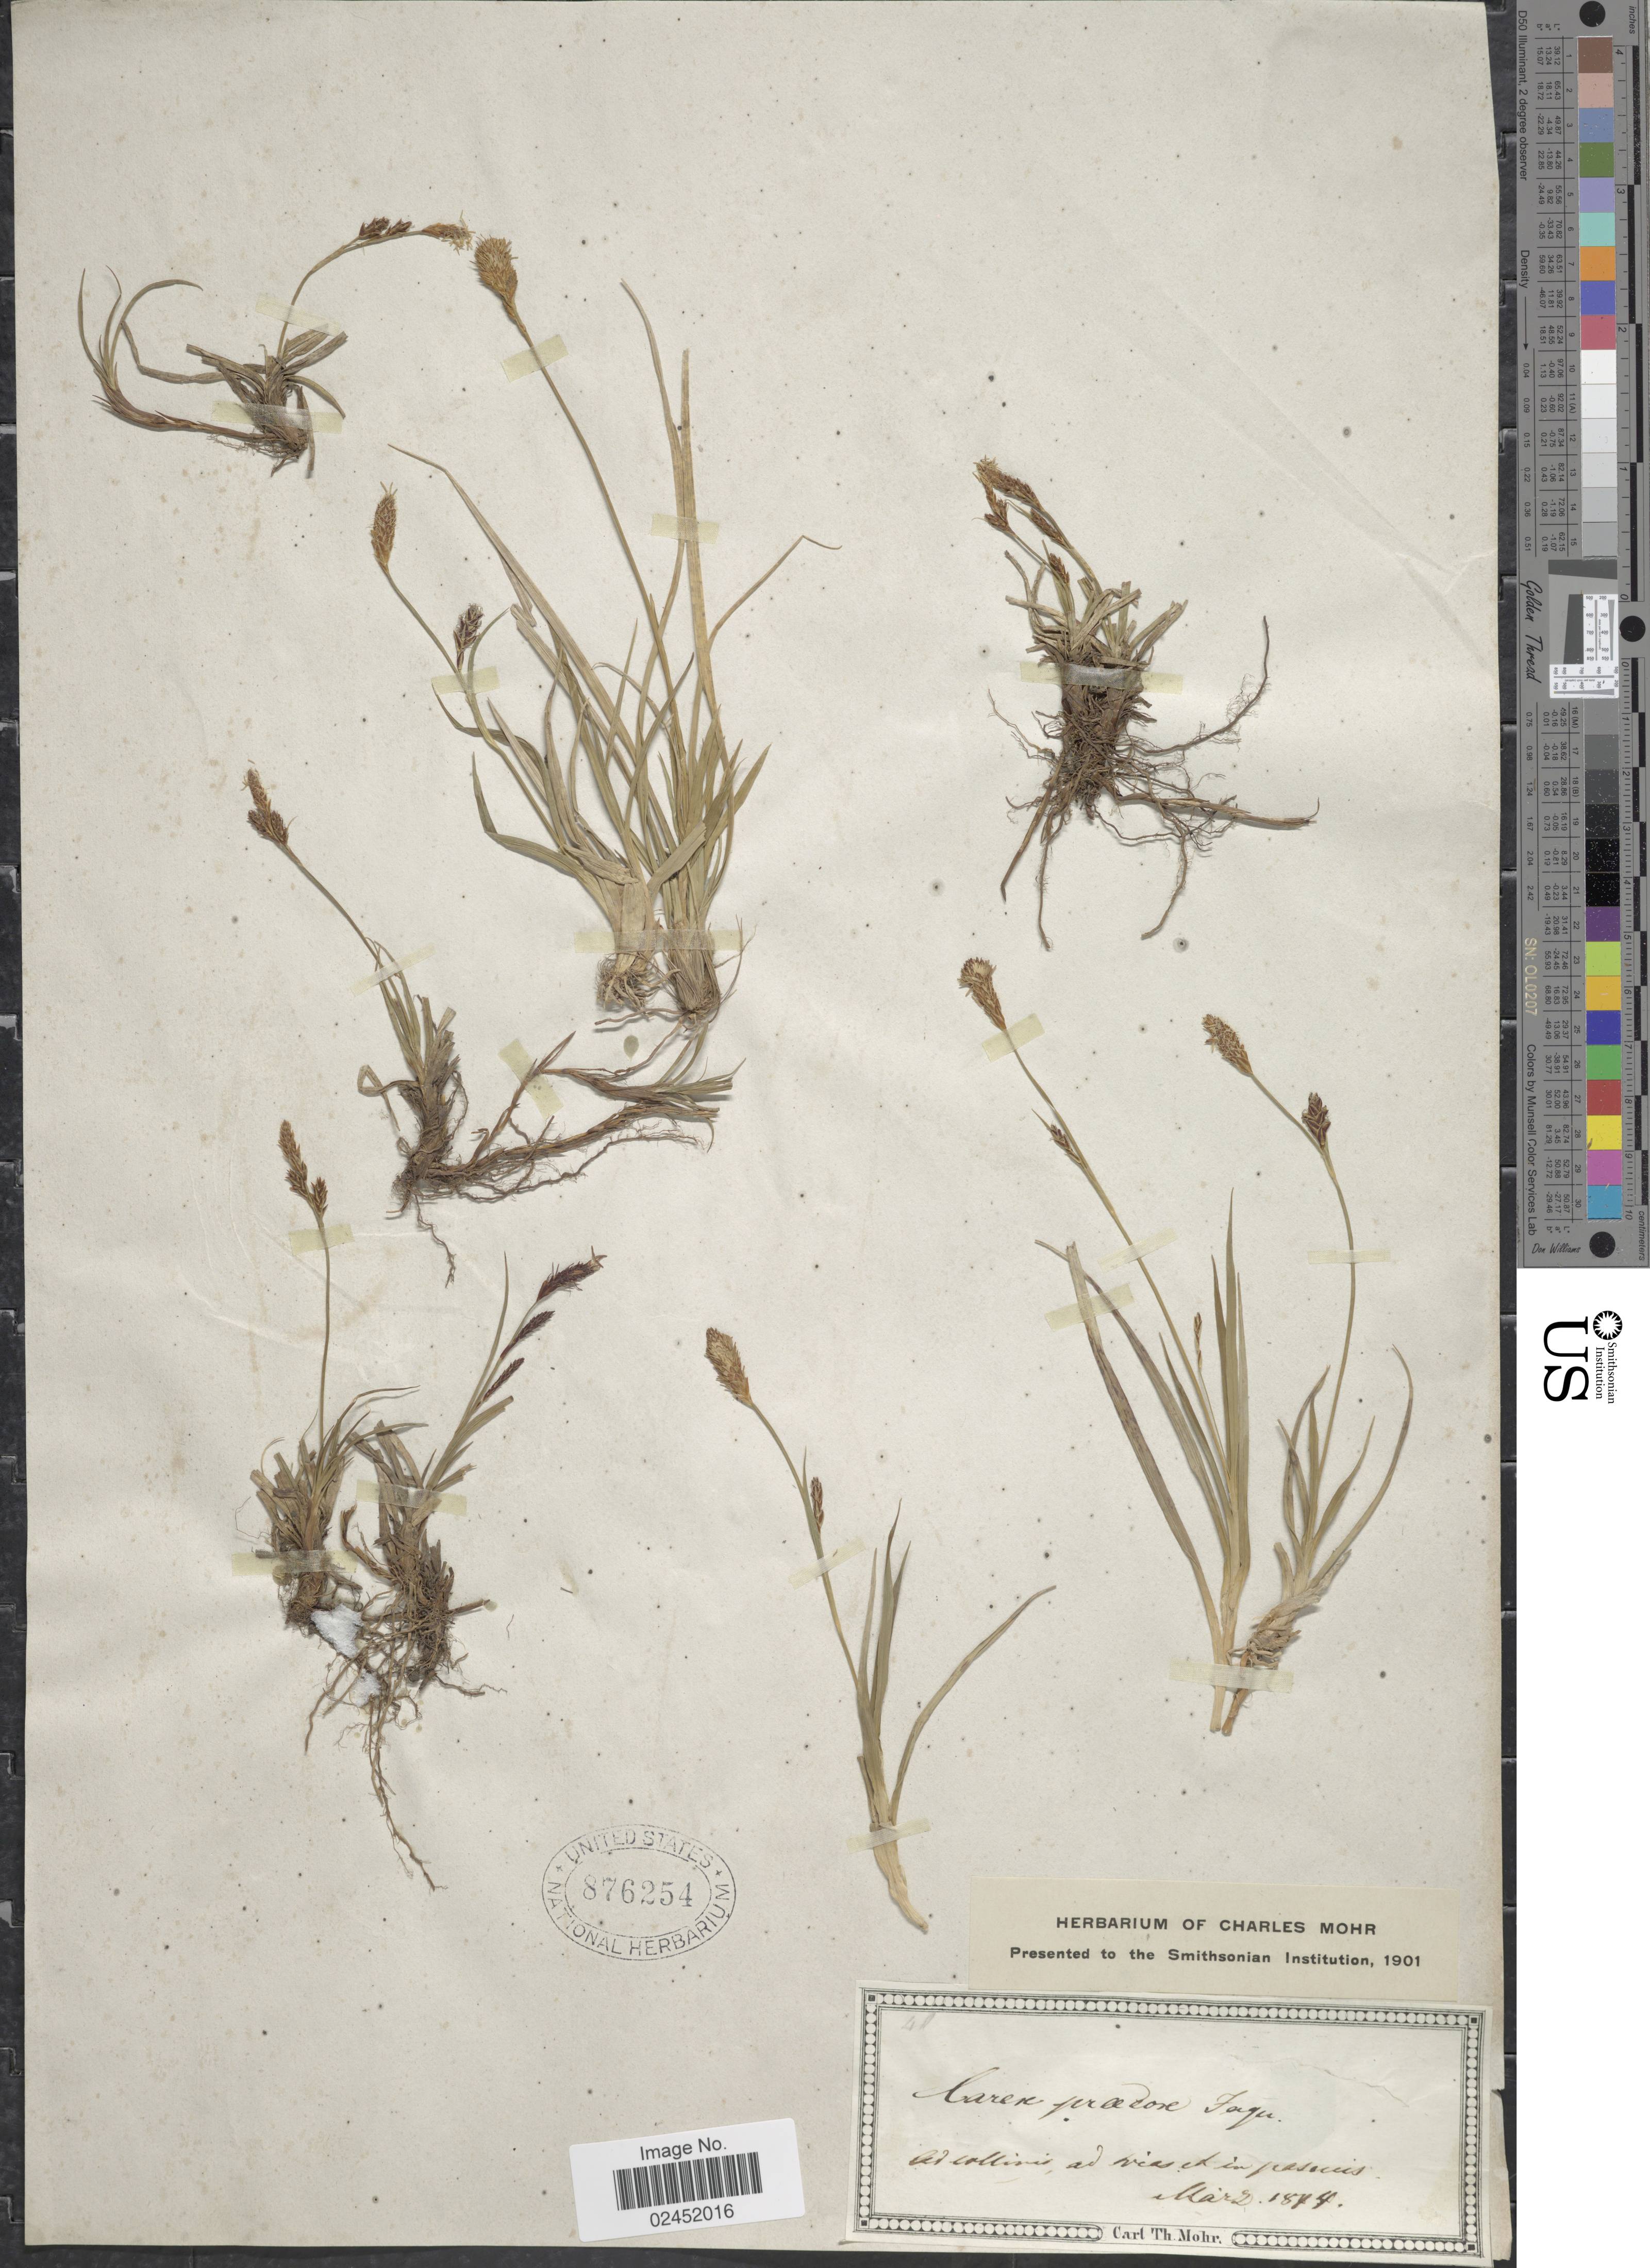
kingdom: Plantae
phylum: Tracheophyta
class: Liliopsida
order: Poales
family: Cyperaceae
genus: Carex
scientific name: Carex praecox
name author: Schreb.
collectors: Mohr, C. T. (herbarium)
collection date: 1844-03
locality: Ad collins ad vias et in pascuis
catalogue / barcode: US 876254